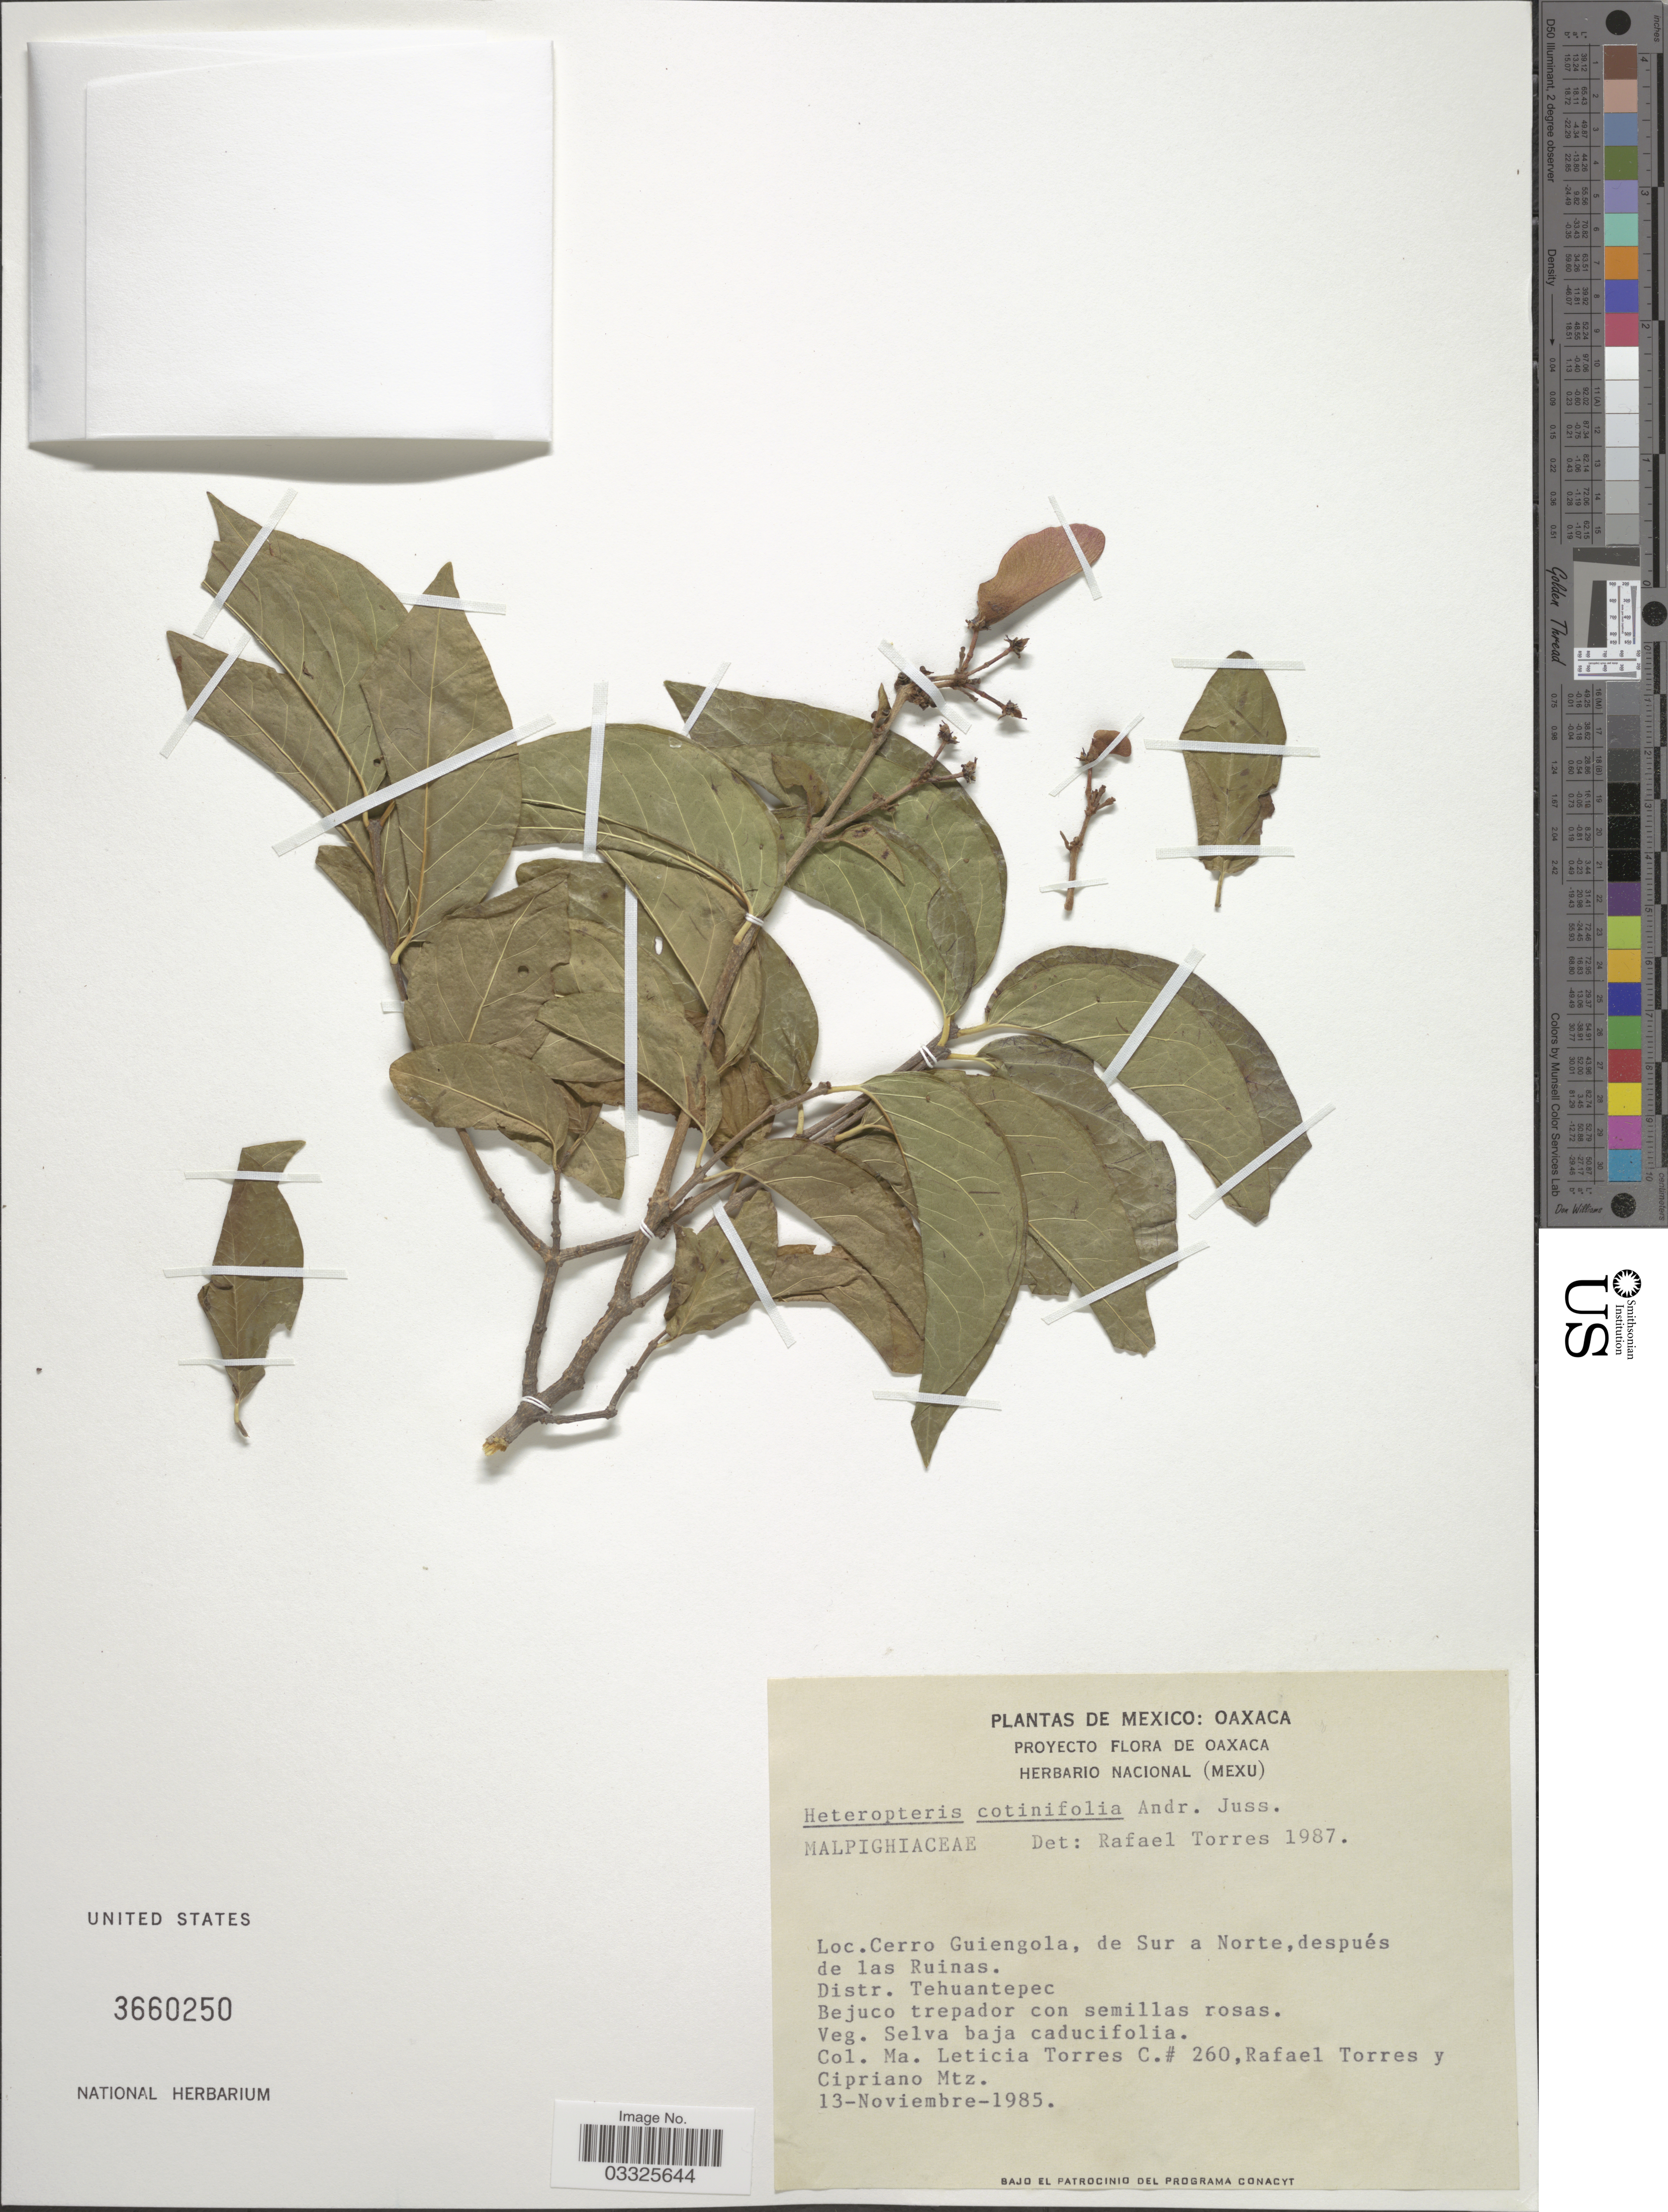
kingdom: Plantae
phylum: Tracheophyta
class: Magnoliopsida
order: Malpighiales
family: Malpighiaceae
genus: Heteropterys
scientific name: Heteropterys cotinifolia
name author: A. Juss.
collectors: M. L. Torres Colin, R. Torres & C. Mtz.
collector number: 260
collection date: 1985-11-13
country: Mexico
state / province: Oaxaca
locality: Cerro Guiengola, de Sur a Norte, después de las Ruinas. Distr. Tehuantepec.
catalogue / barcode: US 3660250